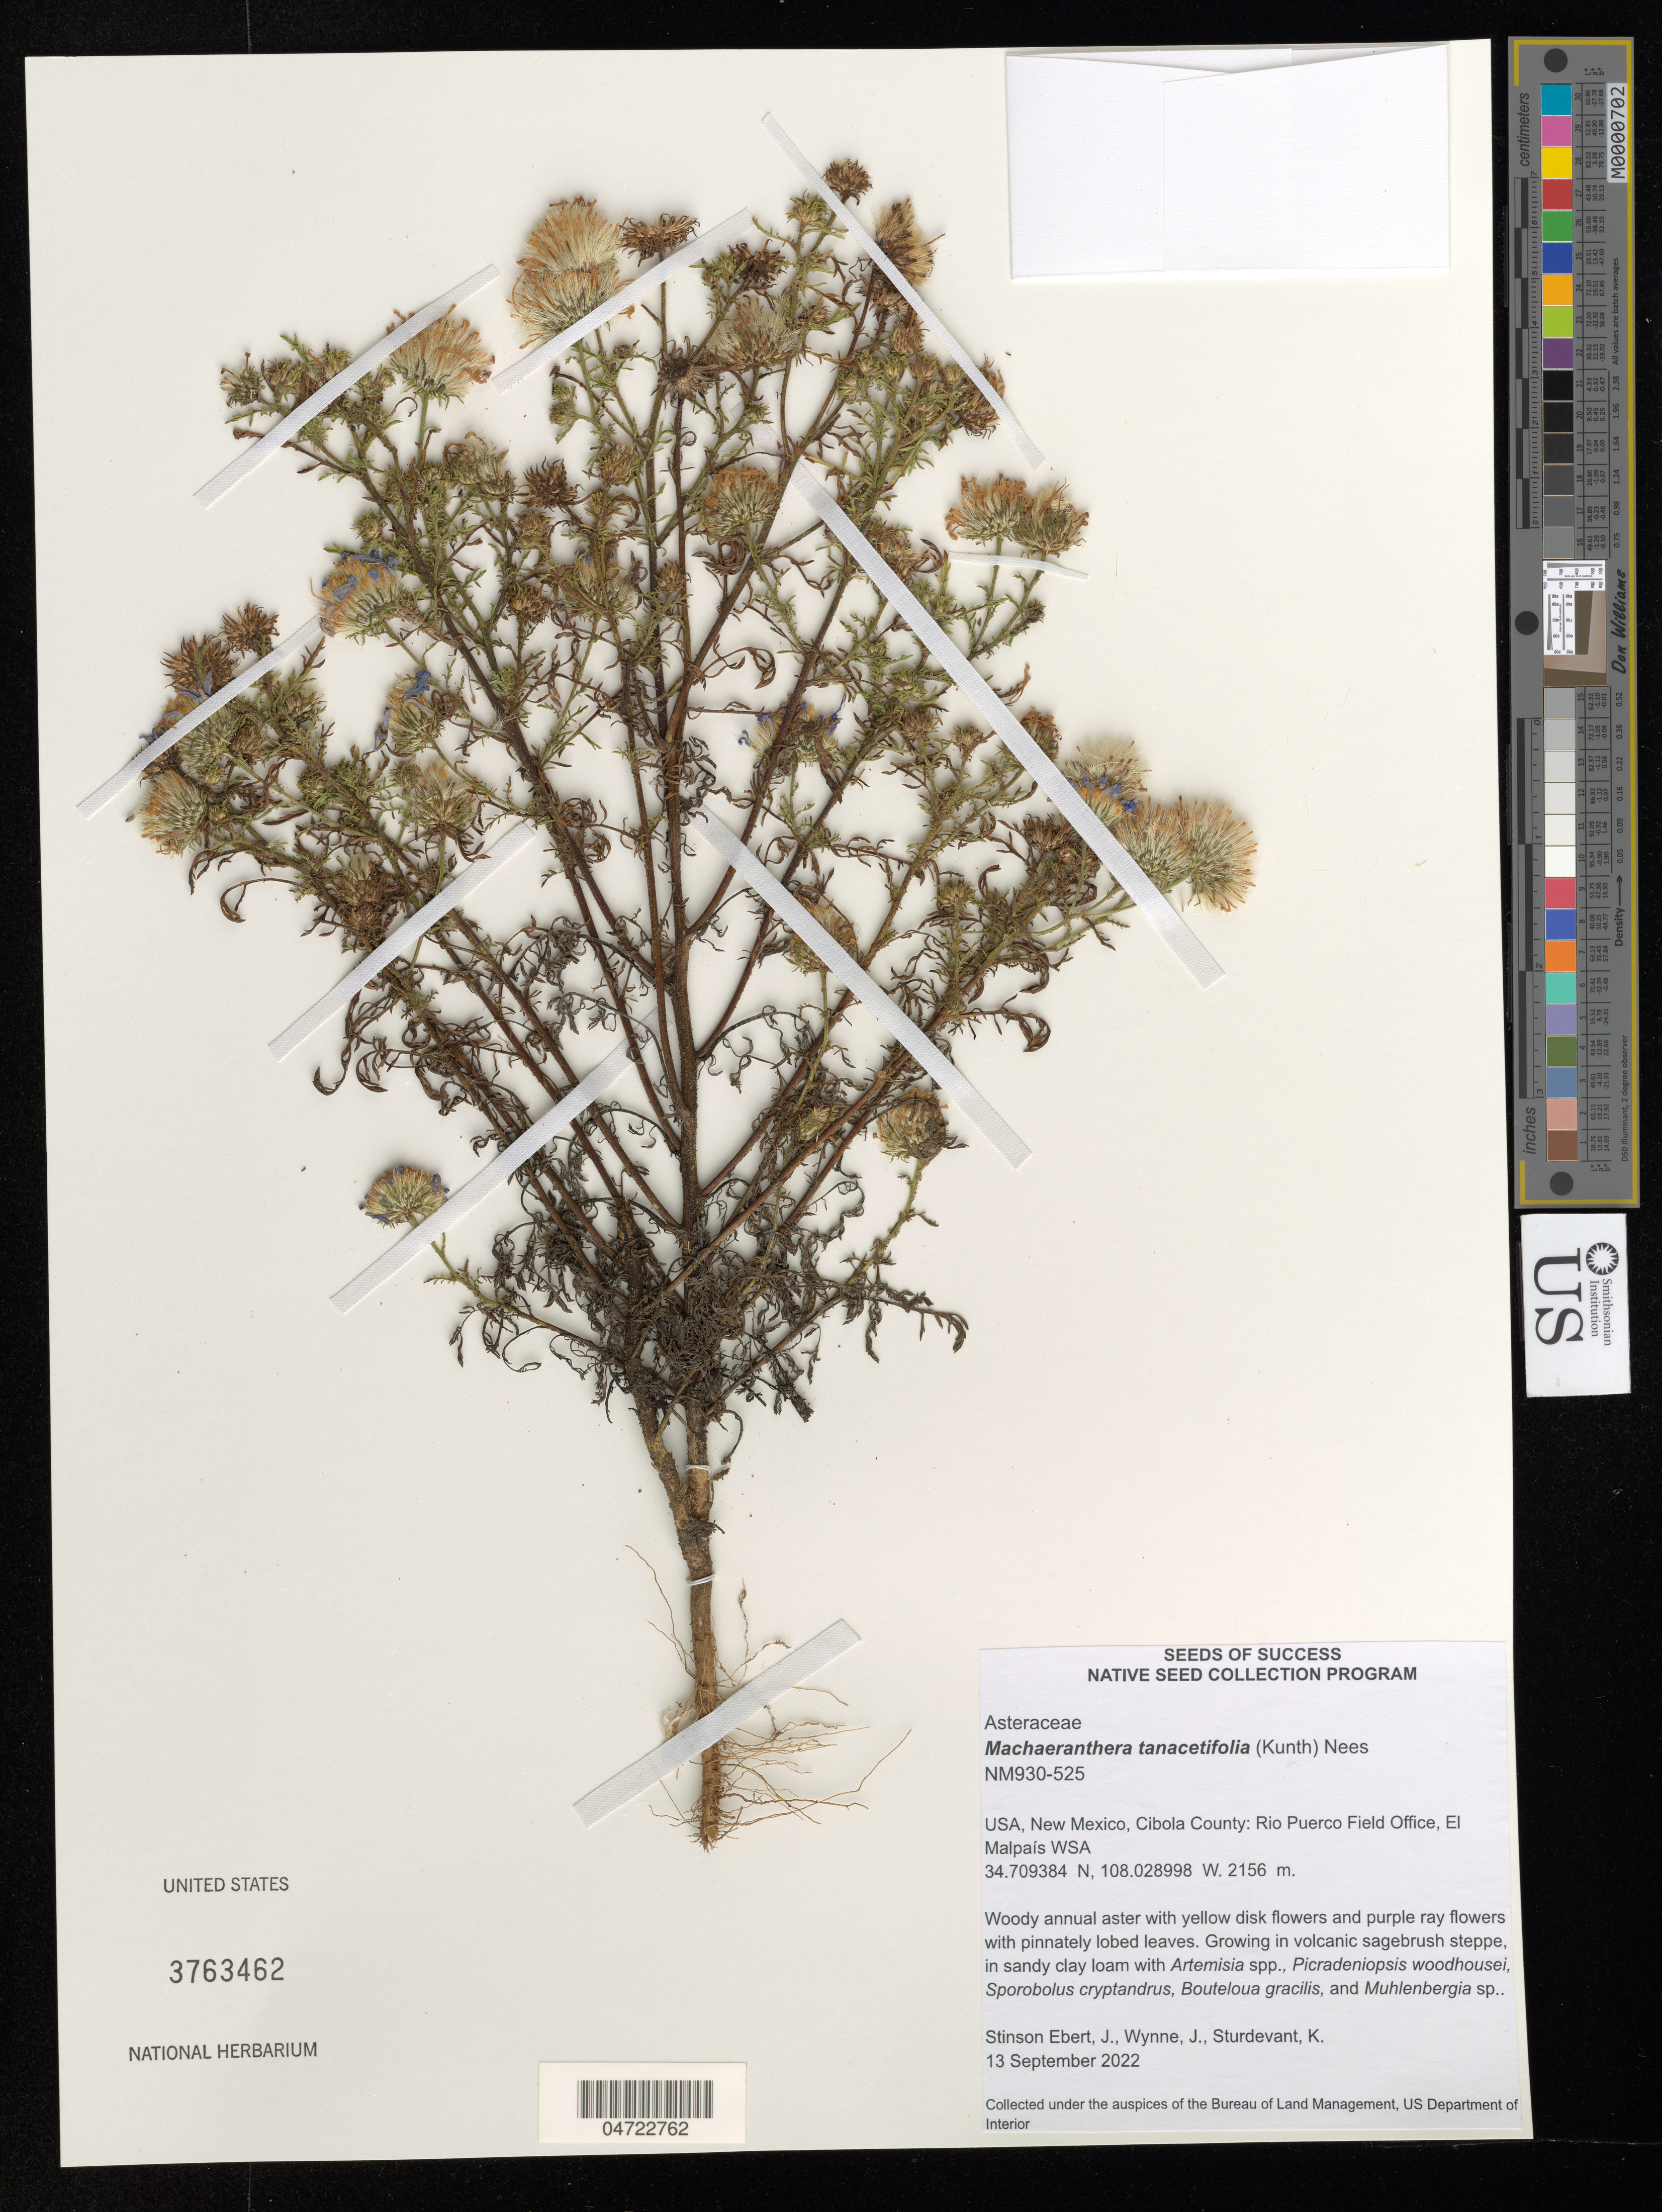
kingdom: Plantae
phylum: Tracheophyta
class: Magnoliopsida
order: Asterales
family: Asteraceae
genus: Machaeranthera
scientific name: Machaeranthera tanacetifolia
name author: (Kunth) Nees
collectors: J. Stinson Ebert, J. Wynne & K. Sturdevant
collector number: NM930-525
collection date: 2022-09-13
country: United States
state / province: New Mexico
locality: Cibola County: Rio Puerco Field Office, El Malpaís WSA.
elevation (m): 2156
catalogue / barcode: US 3763462